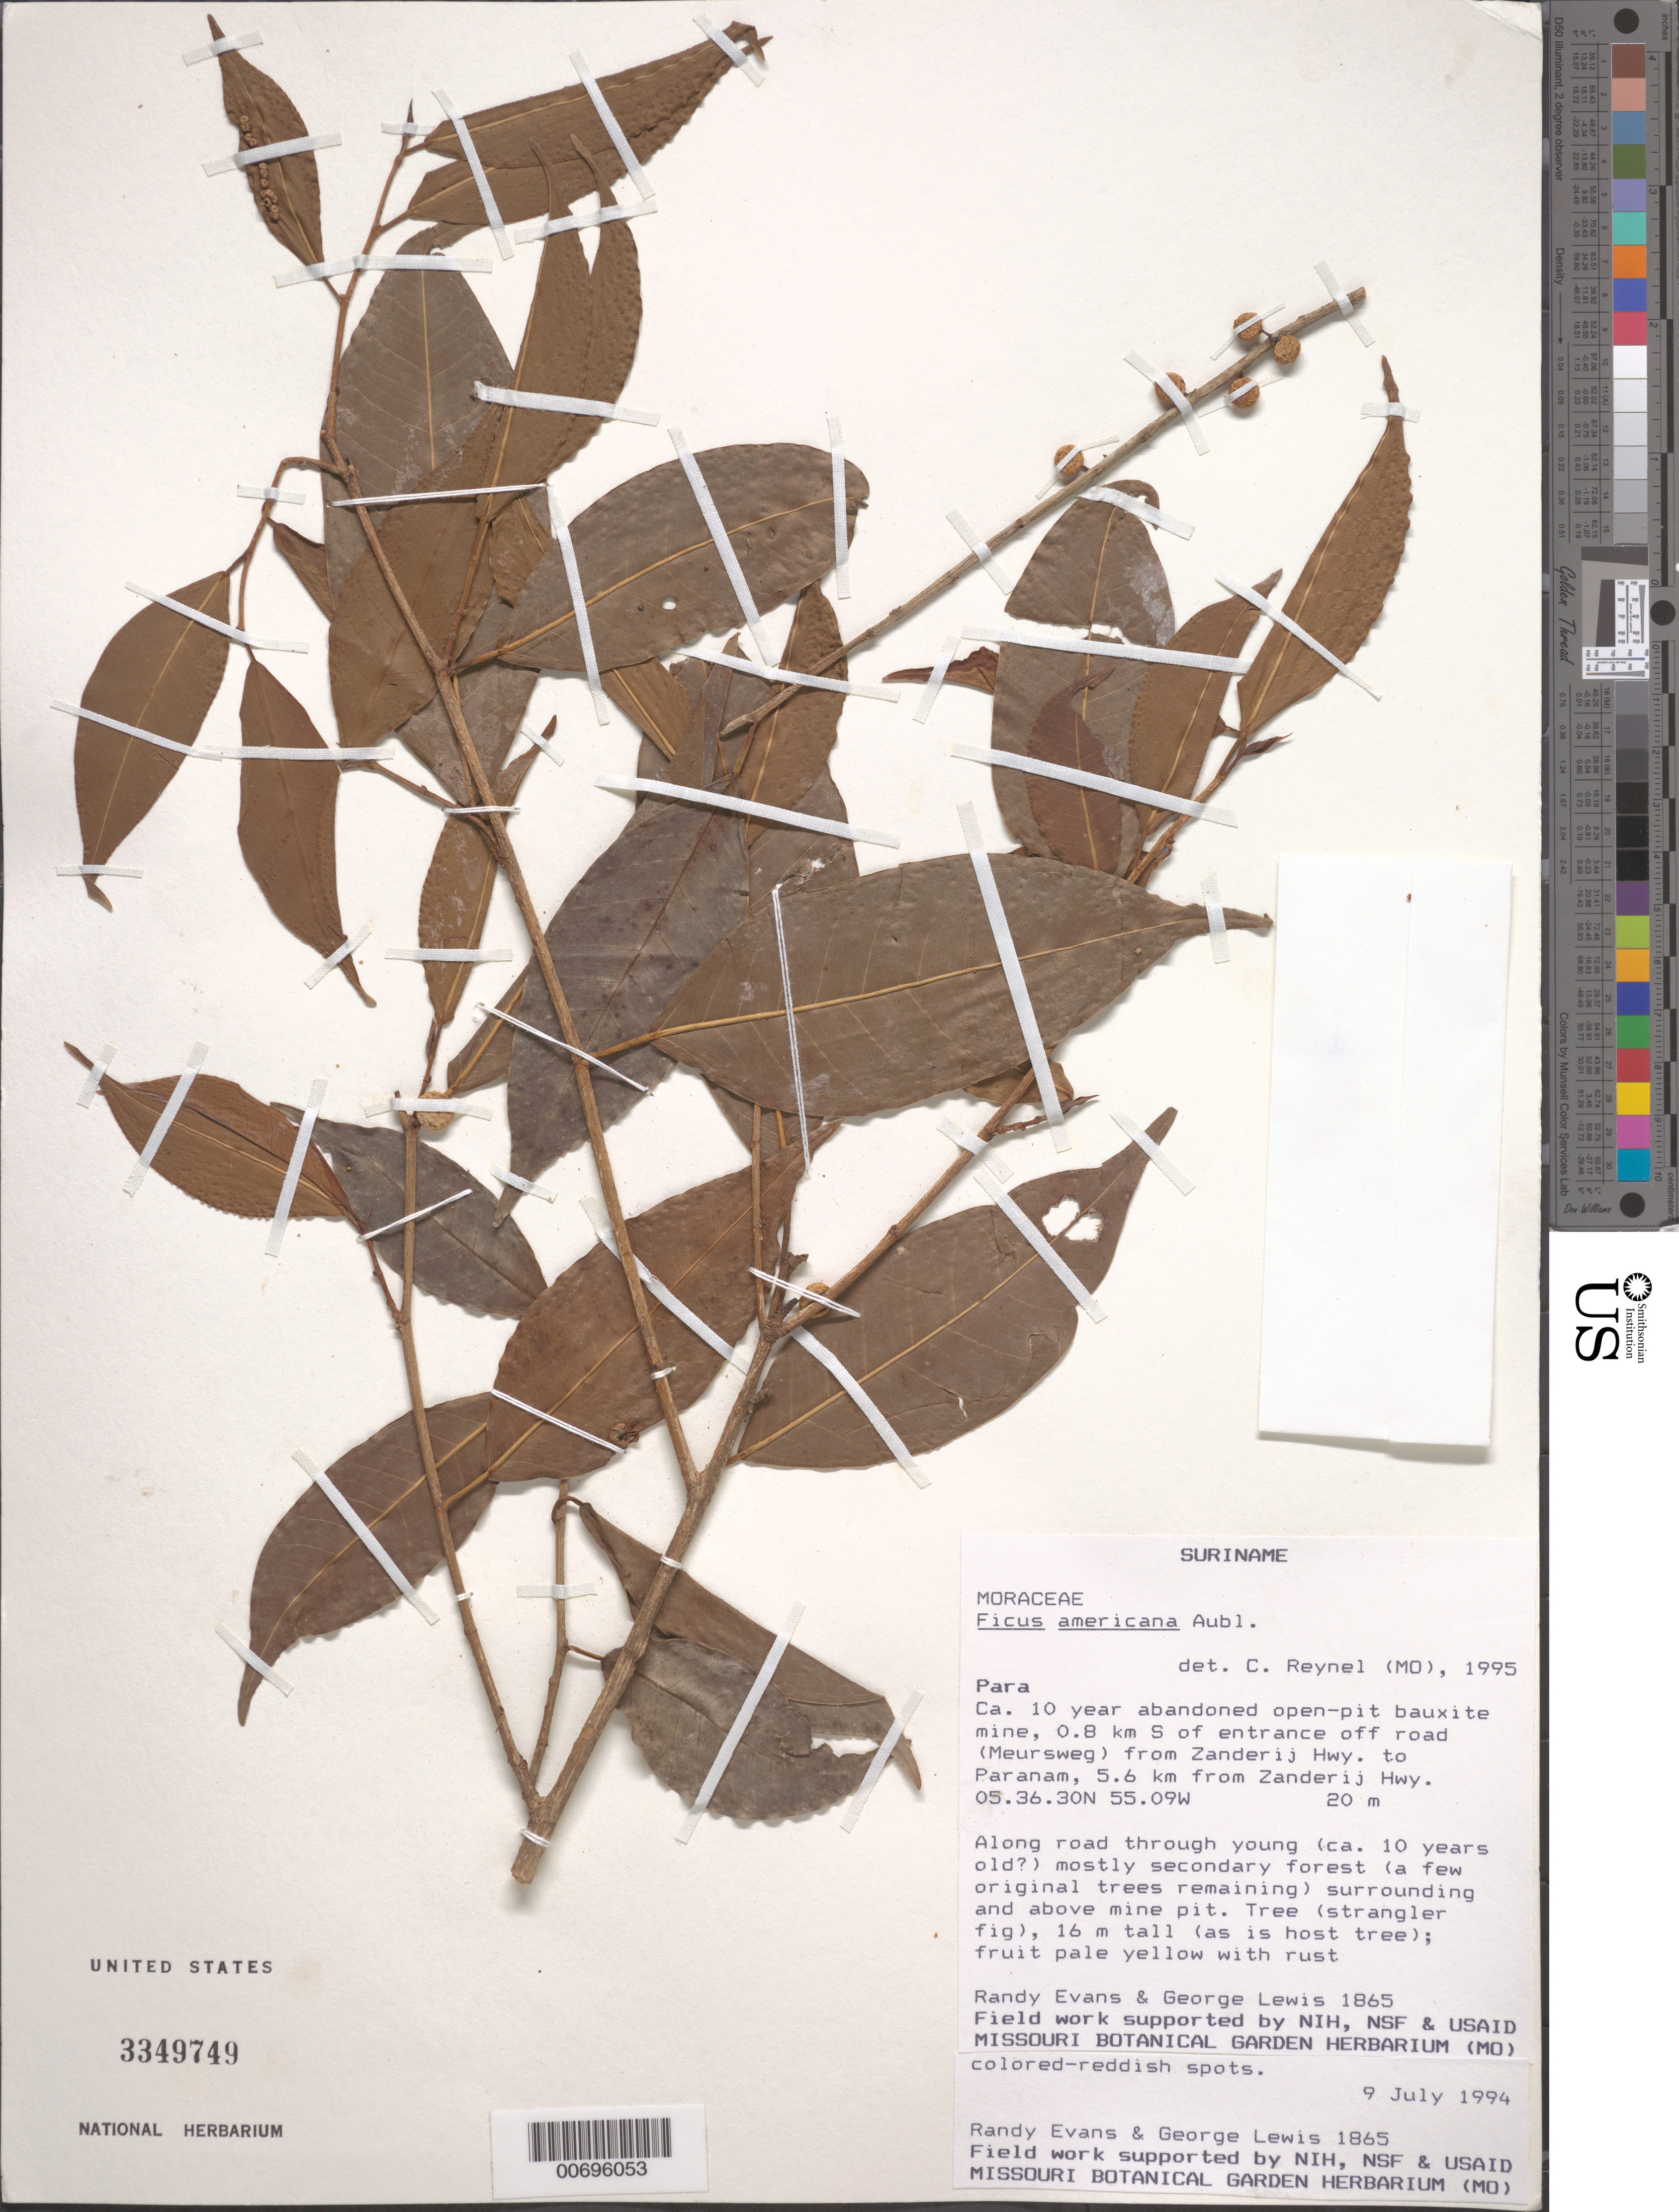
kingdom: Plantae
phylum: Tracheophyta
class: Magnoliopsida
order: Rosales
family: Moraceae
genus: Ficus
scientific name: Ficus americana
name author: Aubl.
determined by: Reynel, Carlos A., (MO), Missouri Botanical Garden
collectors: R. Evans & G. Lewis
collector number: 1865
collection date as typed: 9-Jul-94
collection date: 1994-07-09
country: Suriname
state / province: Para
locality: Zanderij, hwy to Paranam, 5.6 km from Zanderij Hwy.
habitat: Along road through young mostly secondary forest surrounding and above mine pit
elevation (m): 20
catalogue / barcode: US 3349749